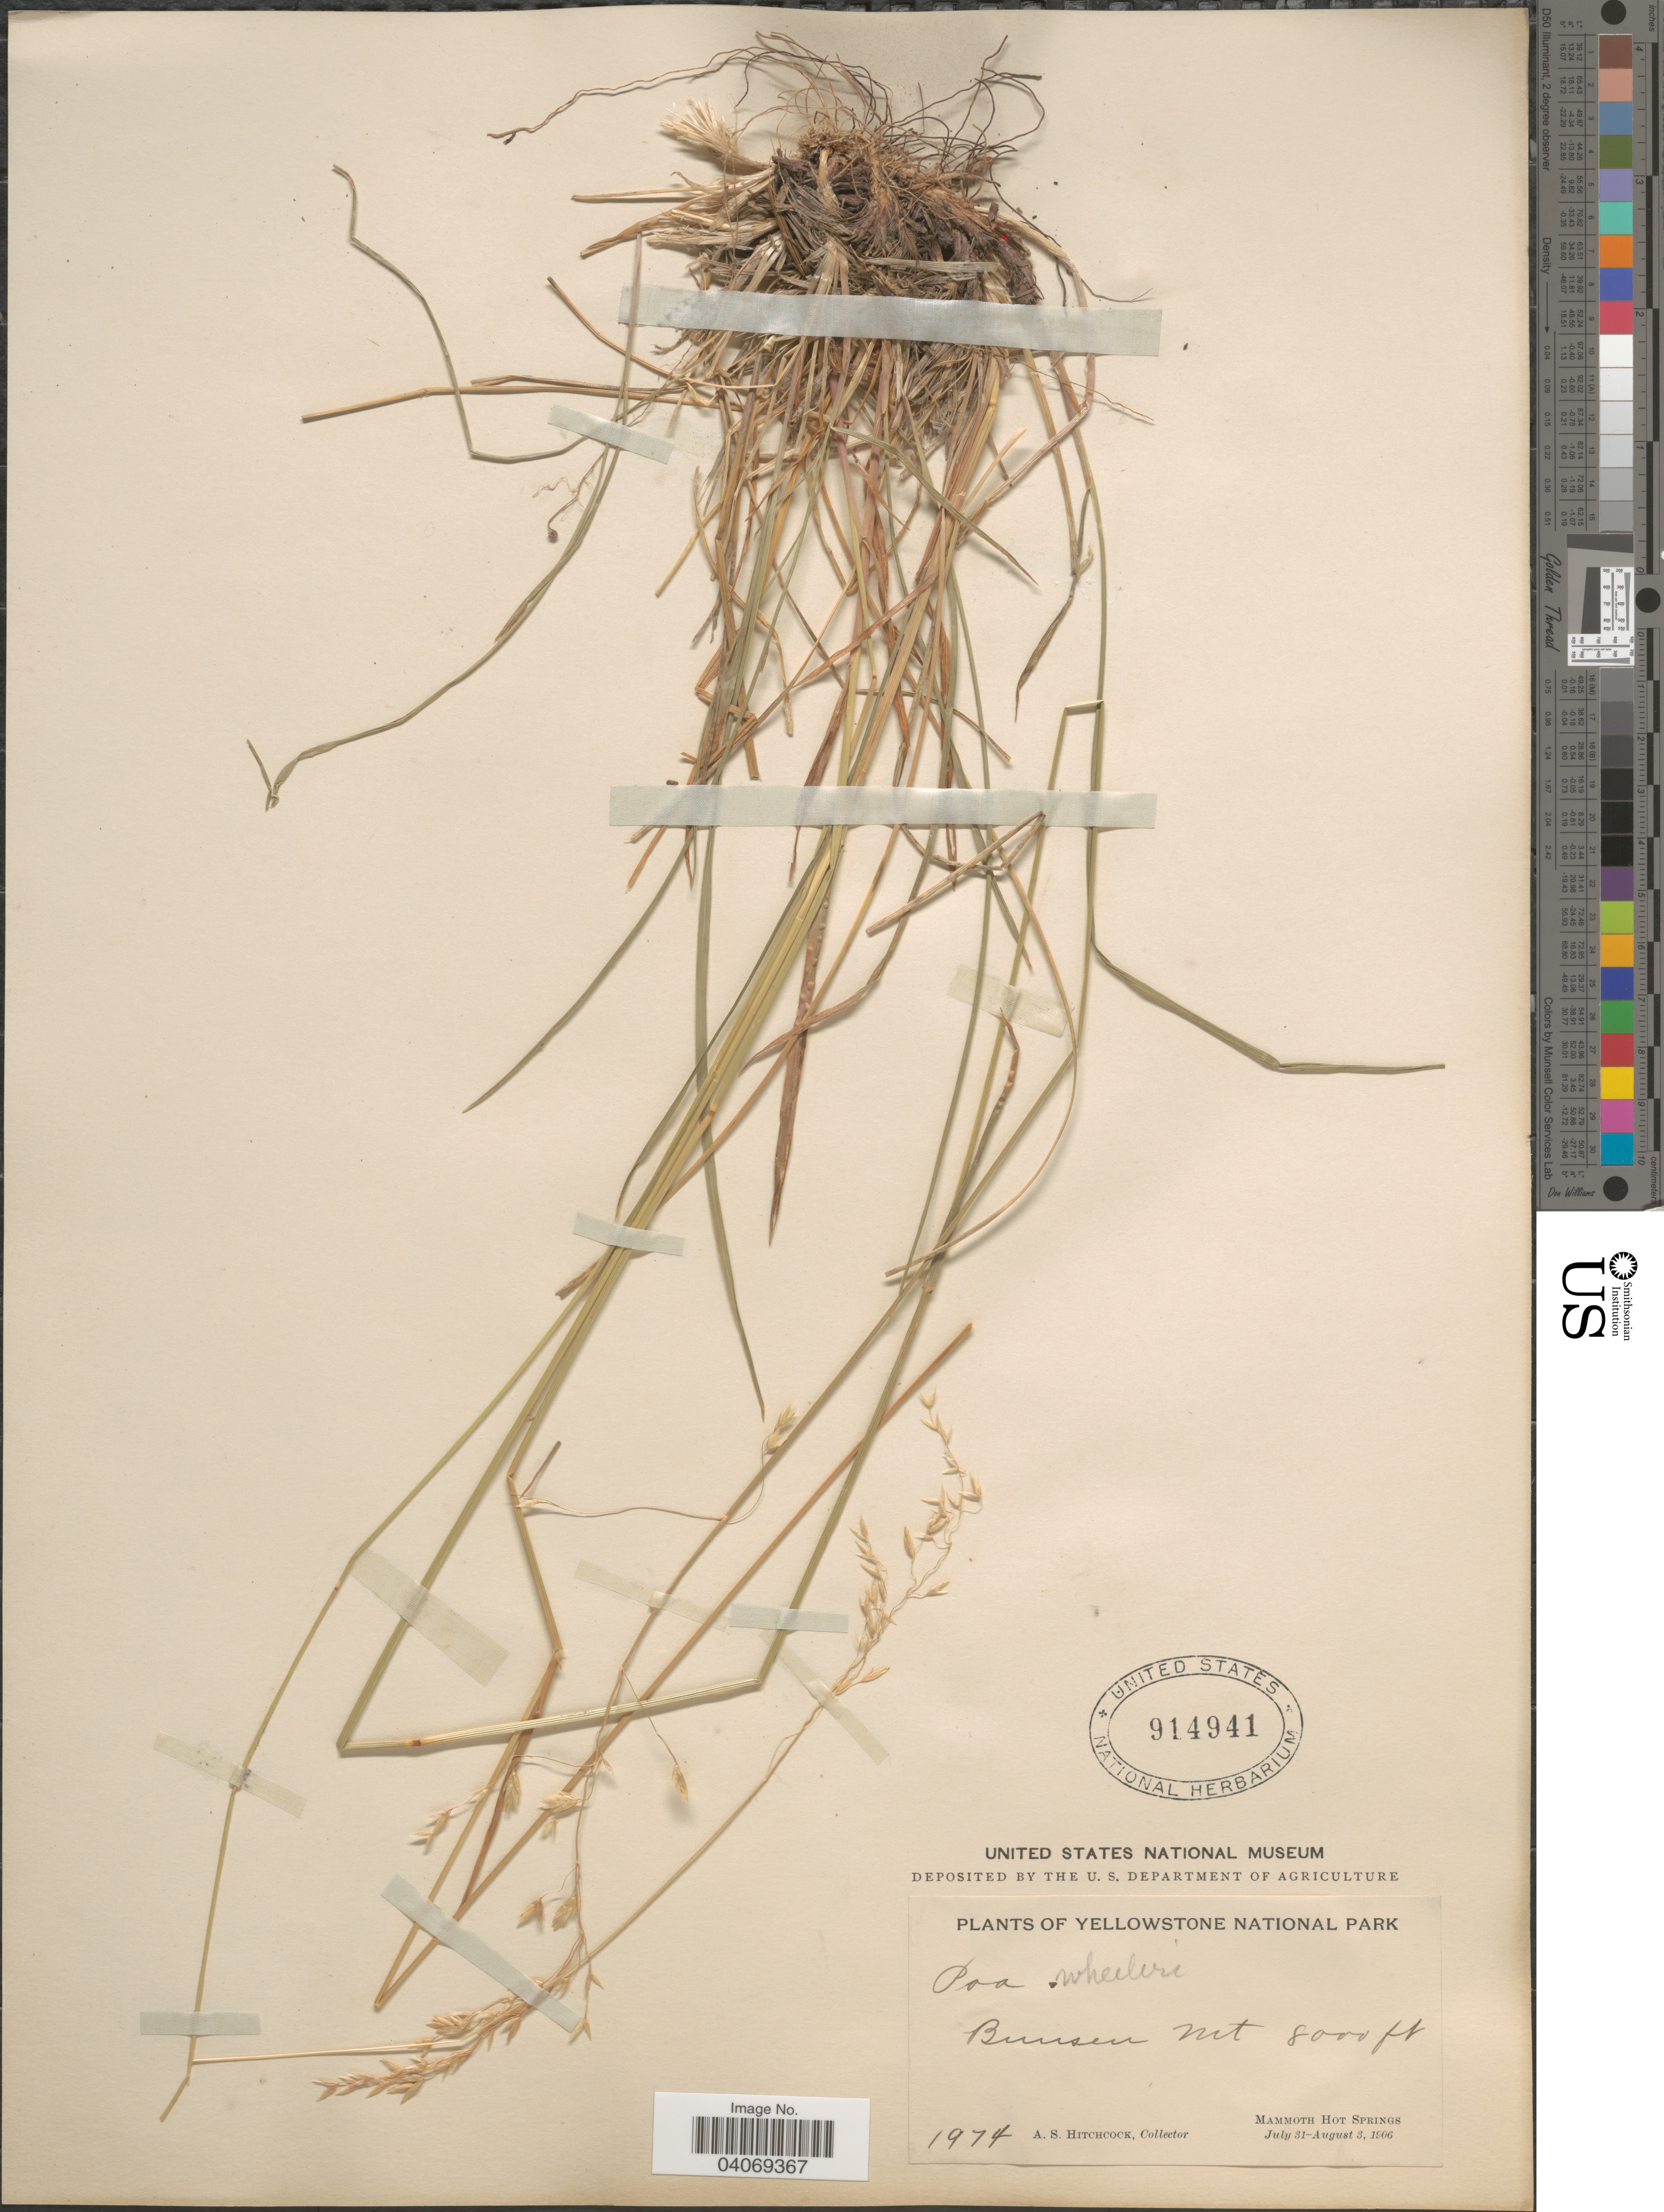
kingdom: Plantae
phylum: Tracheophyta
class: Liliopsida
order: Poales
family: Poaceae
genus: Poa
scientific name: Poa wheeleri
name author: Vasey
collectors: A. S. Hitchcock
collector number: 1974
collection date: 1906-07-31/1906-08-03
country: United States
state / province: Wyoming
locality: Yellowstone National Park. Bunsen Mt. Mammoth Hot Springs.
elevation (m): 2438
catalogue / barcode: US 914941